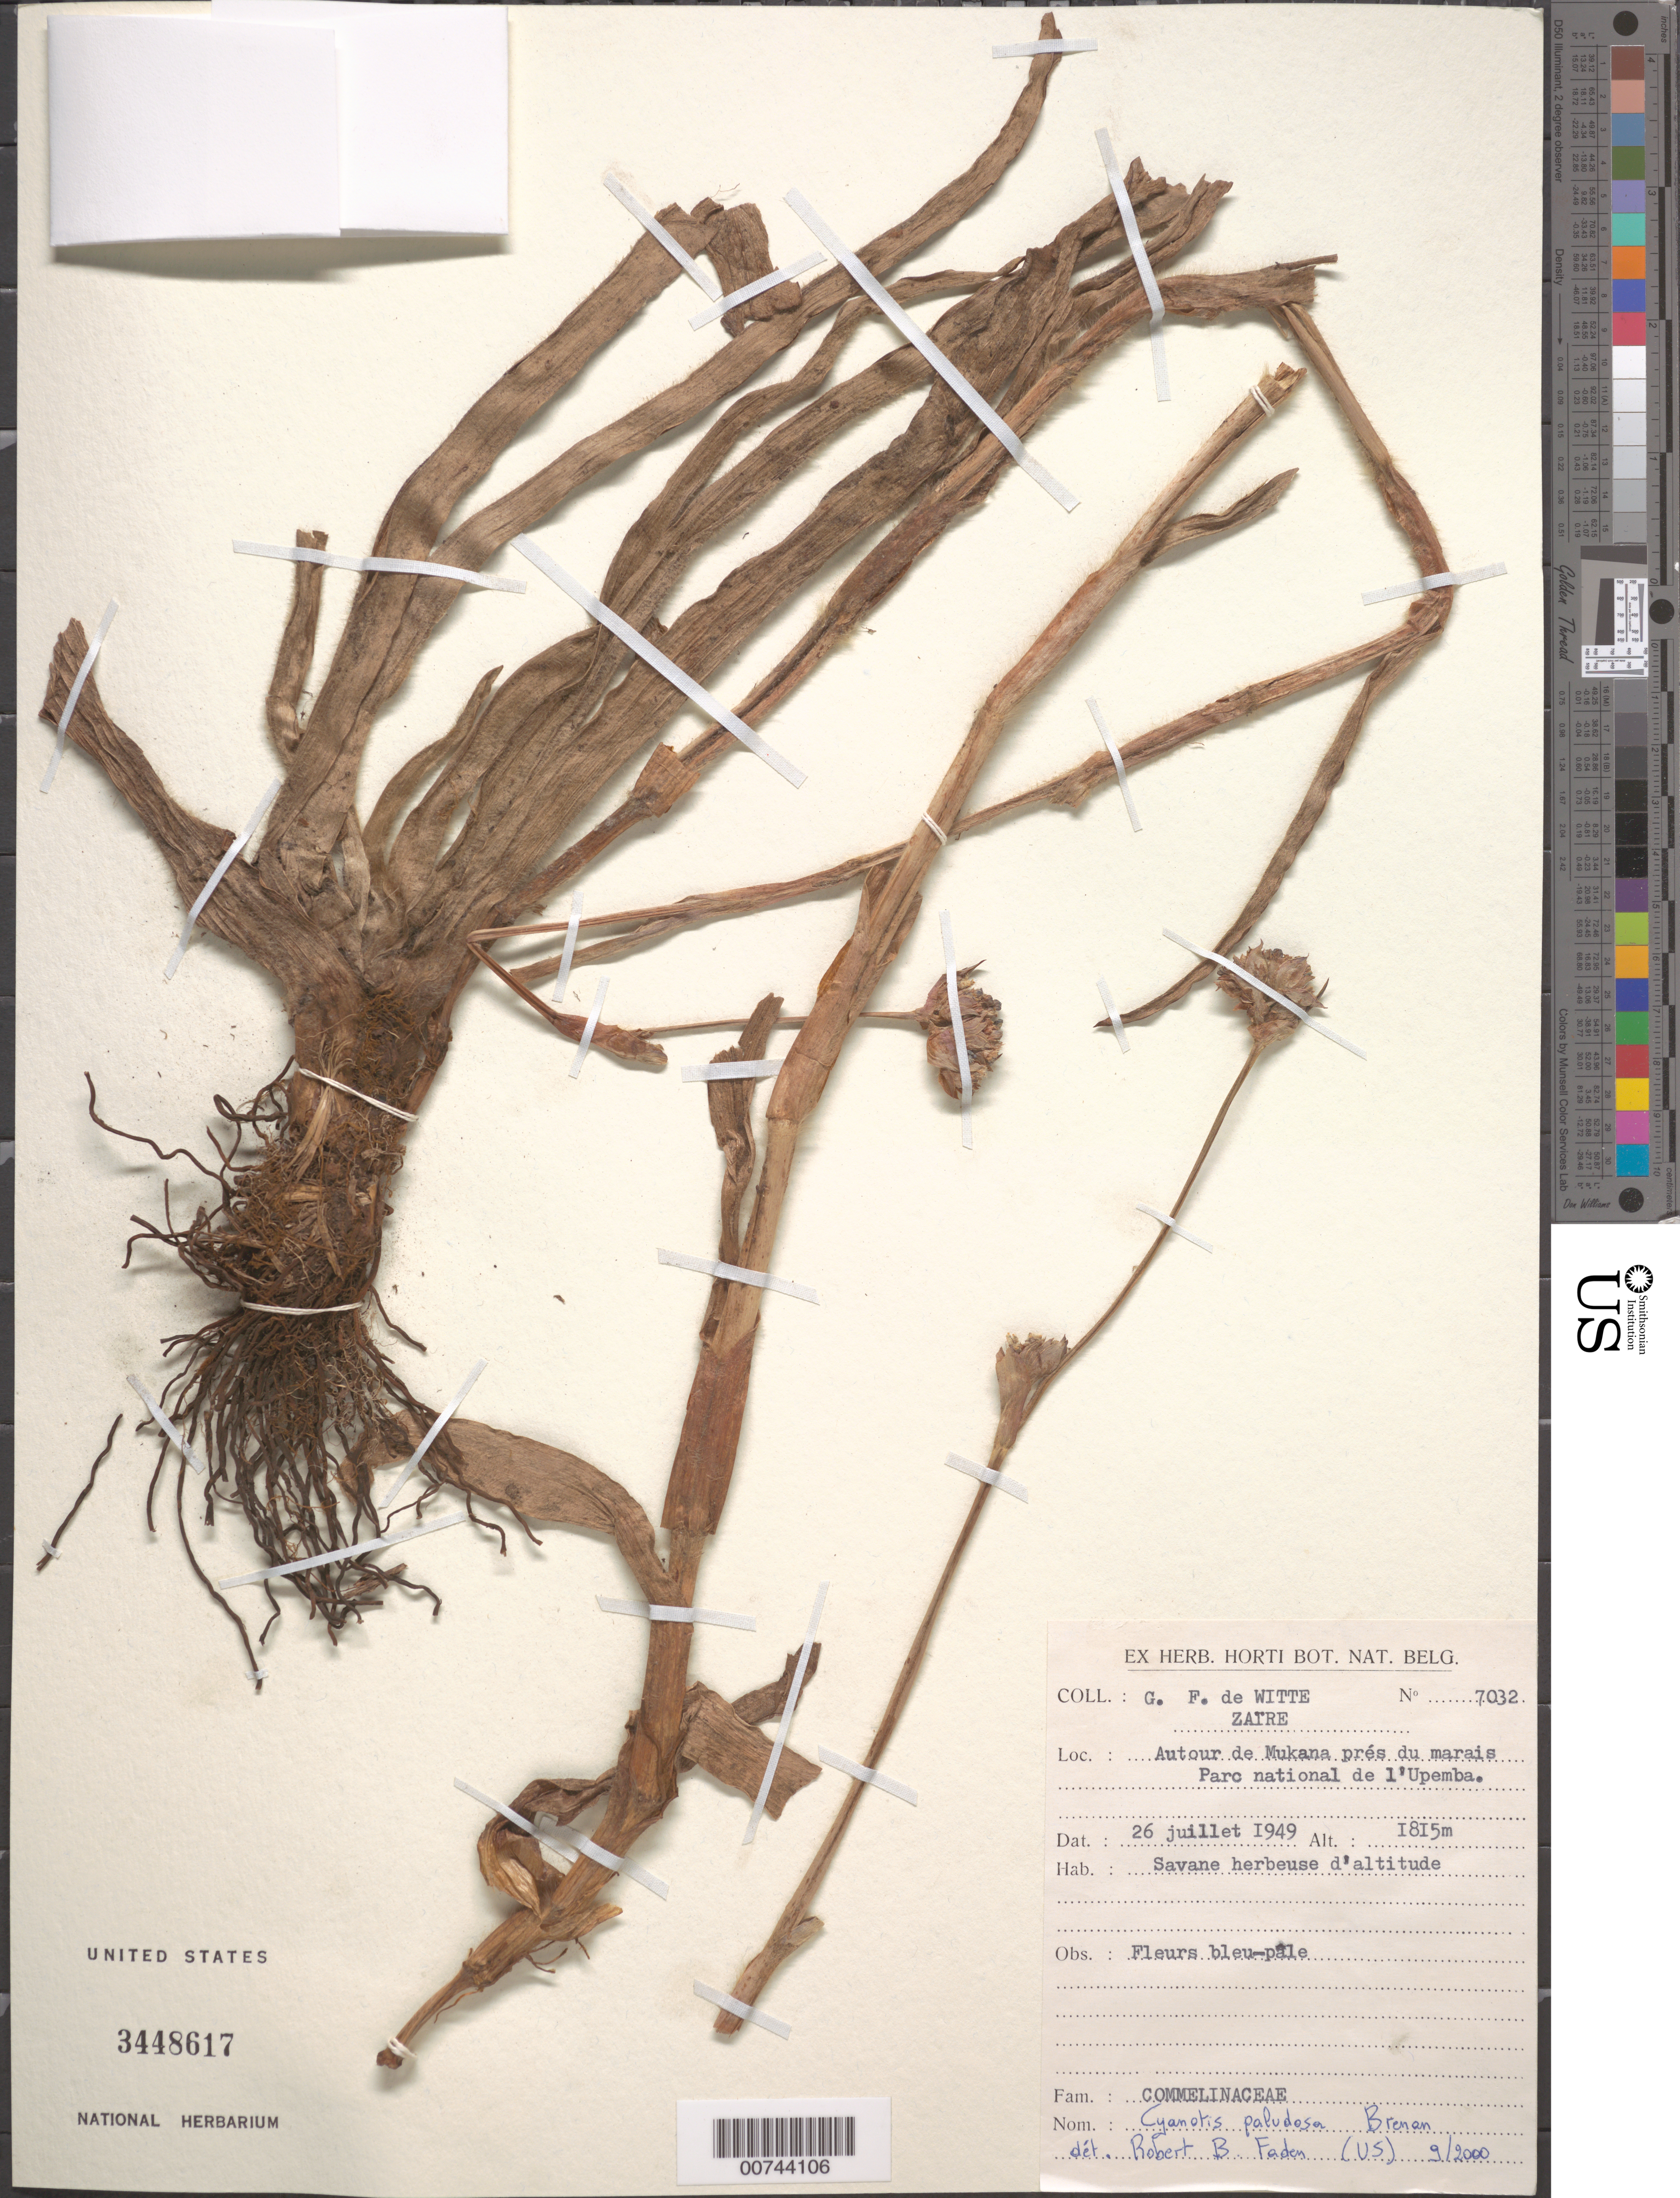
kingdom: Plantae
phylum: Tracheophyta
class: Liliopsida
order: Commelinales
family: Commelinaceae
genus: Cyanotis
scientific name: Cyanotis paludosa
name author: Brenan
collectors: G. F. Witte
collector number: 7032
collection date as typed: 26 Jul 1949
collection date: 1949-07-26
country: Congo, Democratic Republic of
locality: Autour de Mukana, Upemba National Park.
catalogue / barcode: US 3448617